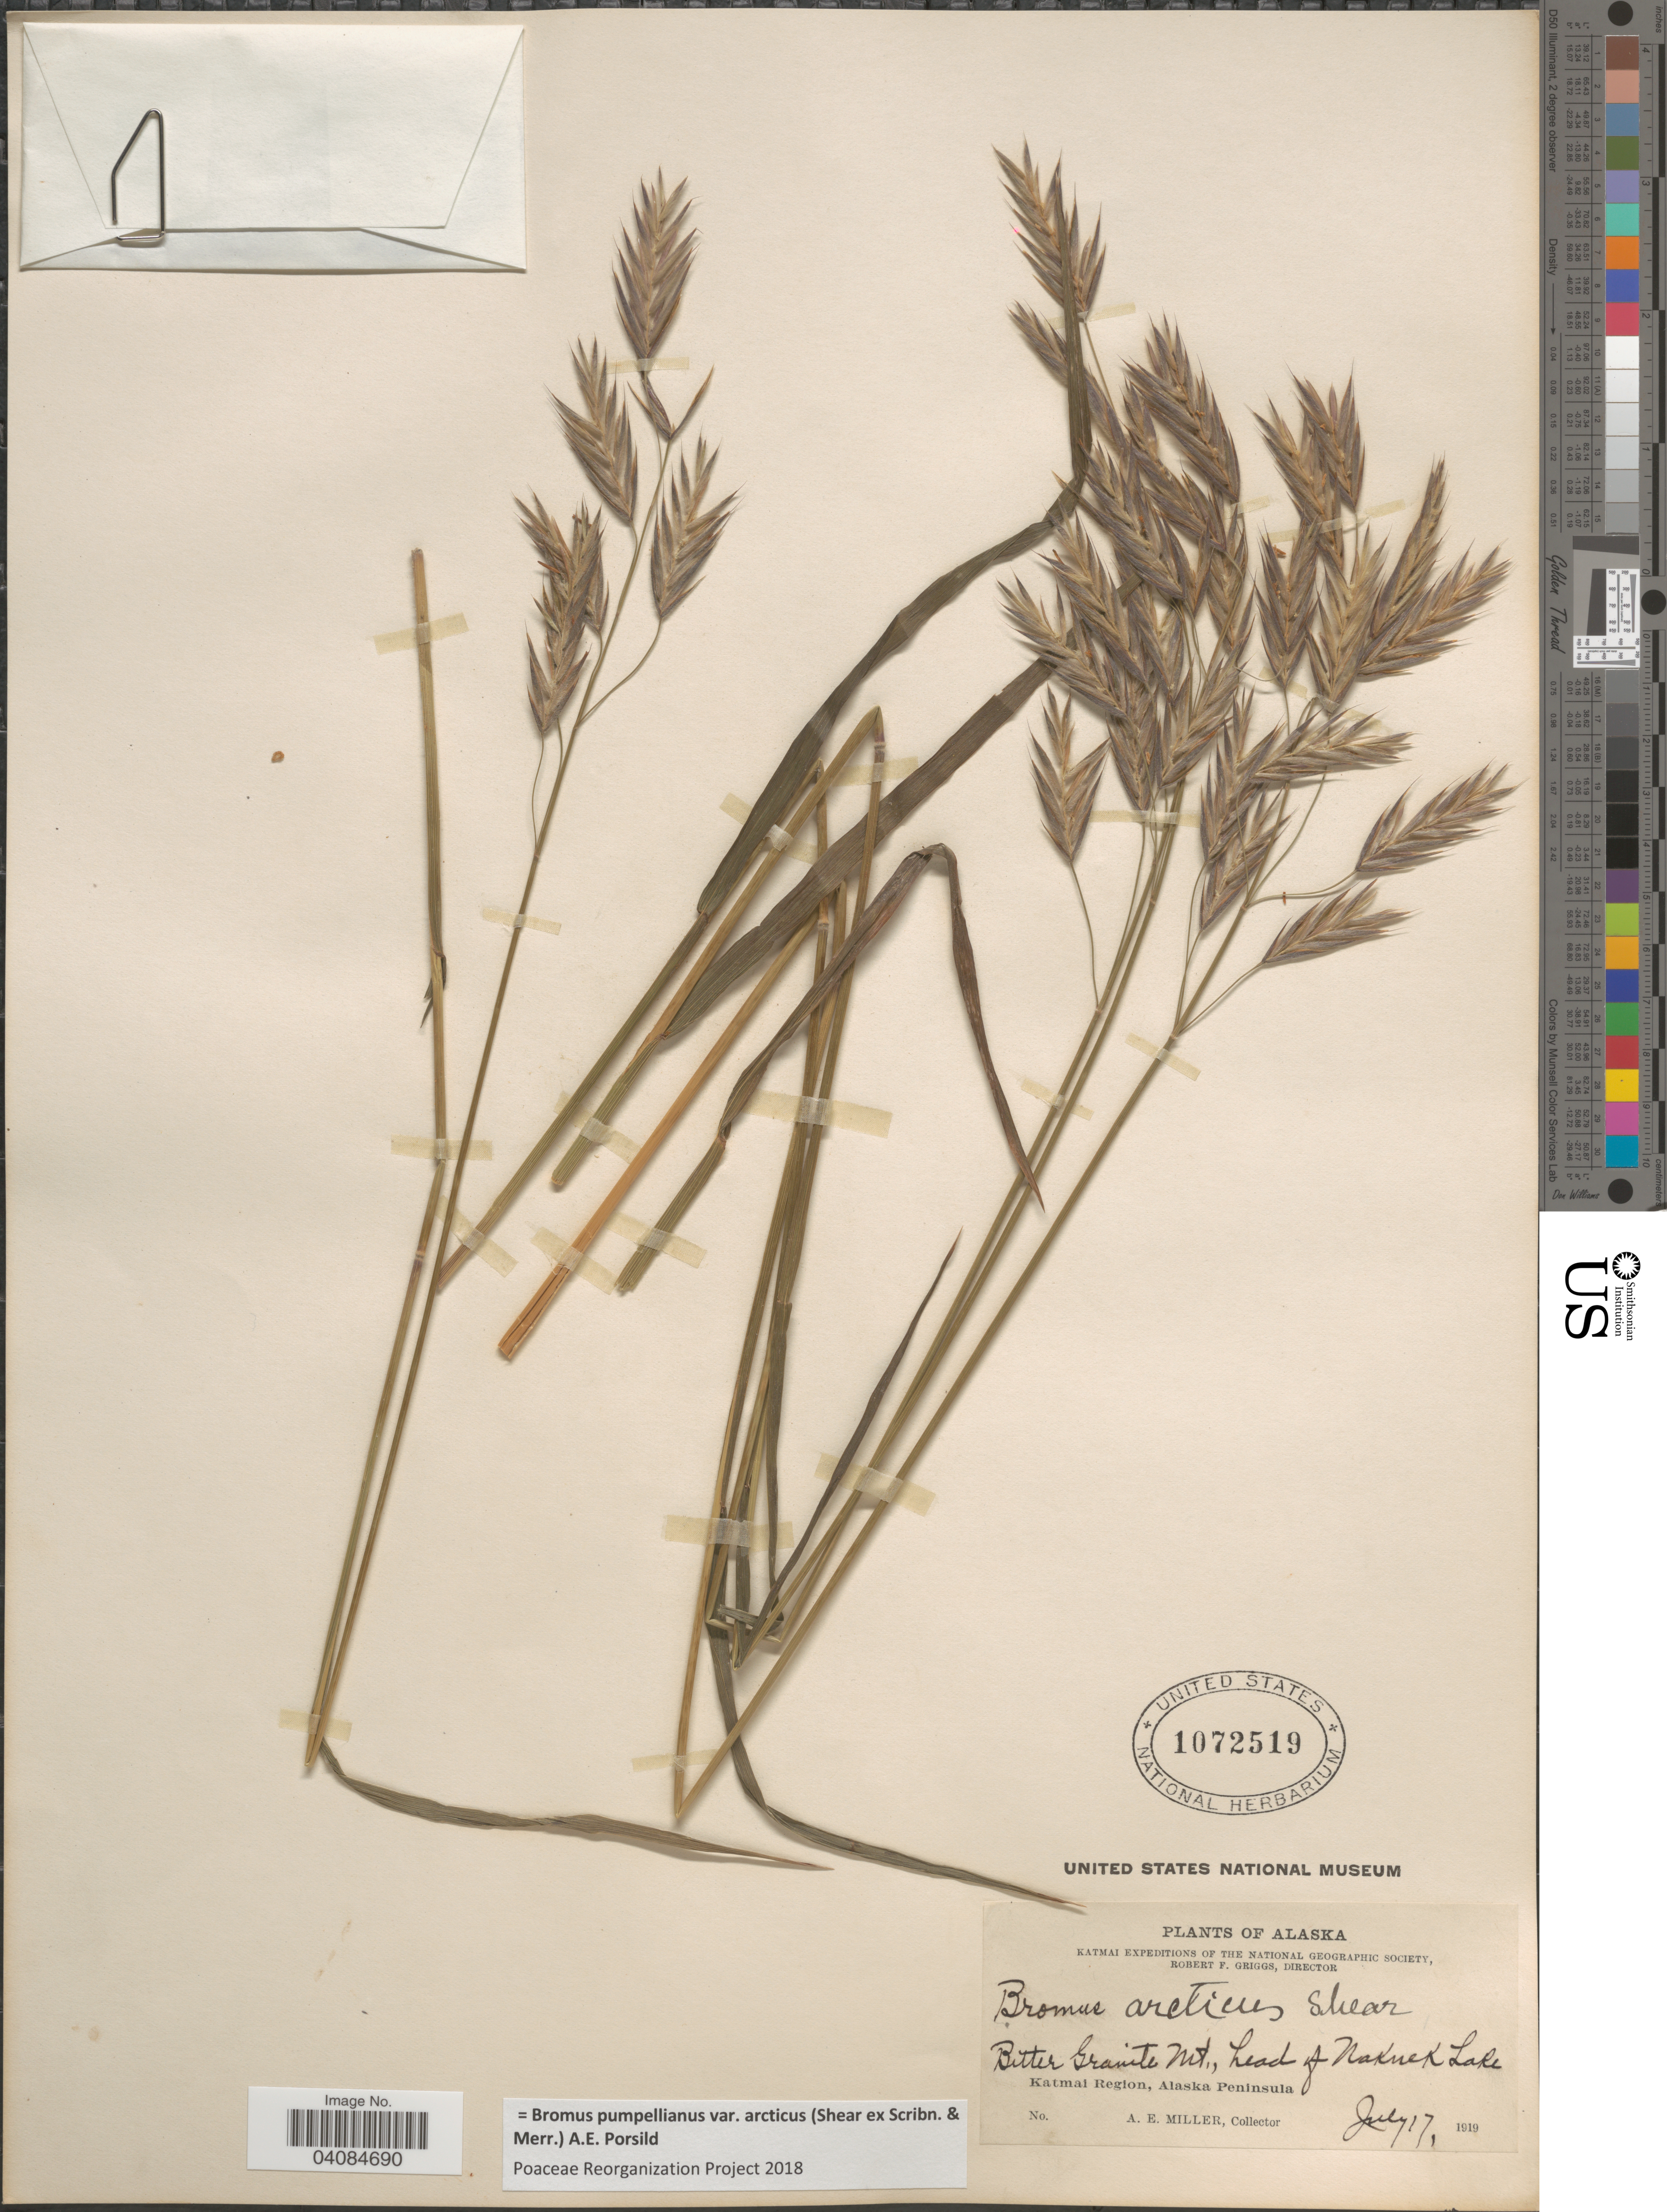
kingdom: Plantae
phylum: Tracheophyta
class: Liliopsida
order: Poales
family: Poaceae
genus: Bromus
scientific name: Bromus pumpellianus var. arcticus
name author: (Shear ex Scribn. & Merr.) A.E. Porsild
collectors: A. E. Miller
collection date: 1919-07-17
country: United States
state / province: Alaska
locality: Katmai Expeditions of the National Geographic Society. Bitter Granite Mt., head of Naknek Lake. Katmai Region, Alaska Peninsula.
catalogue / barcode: US 1072519